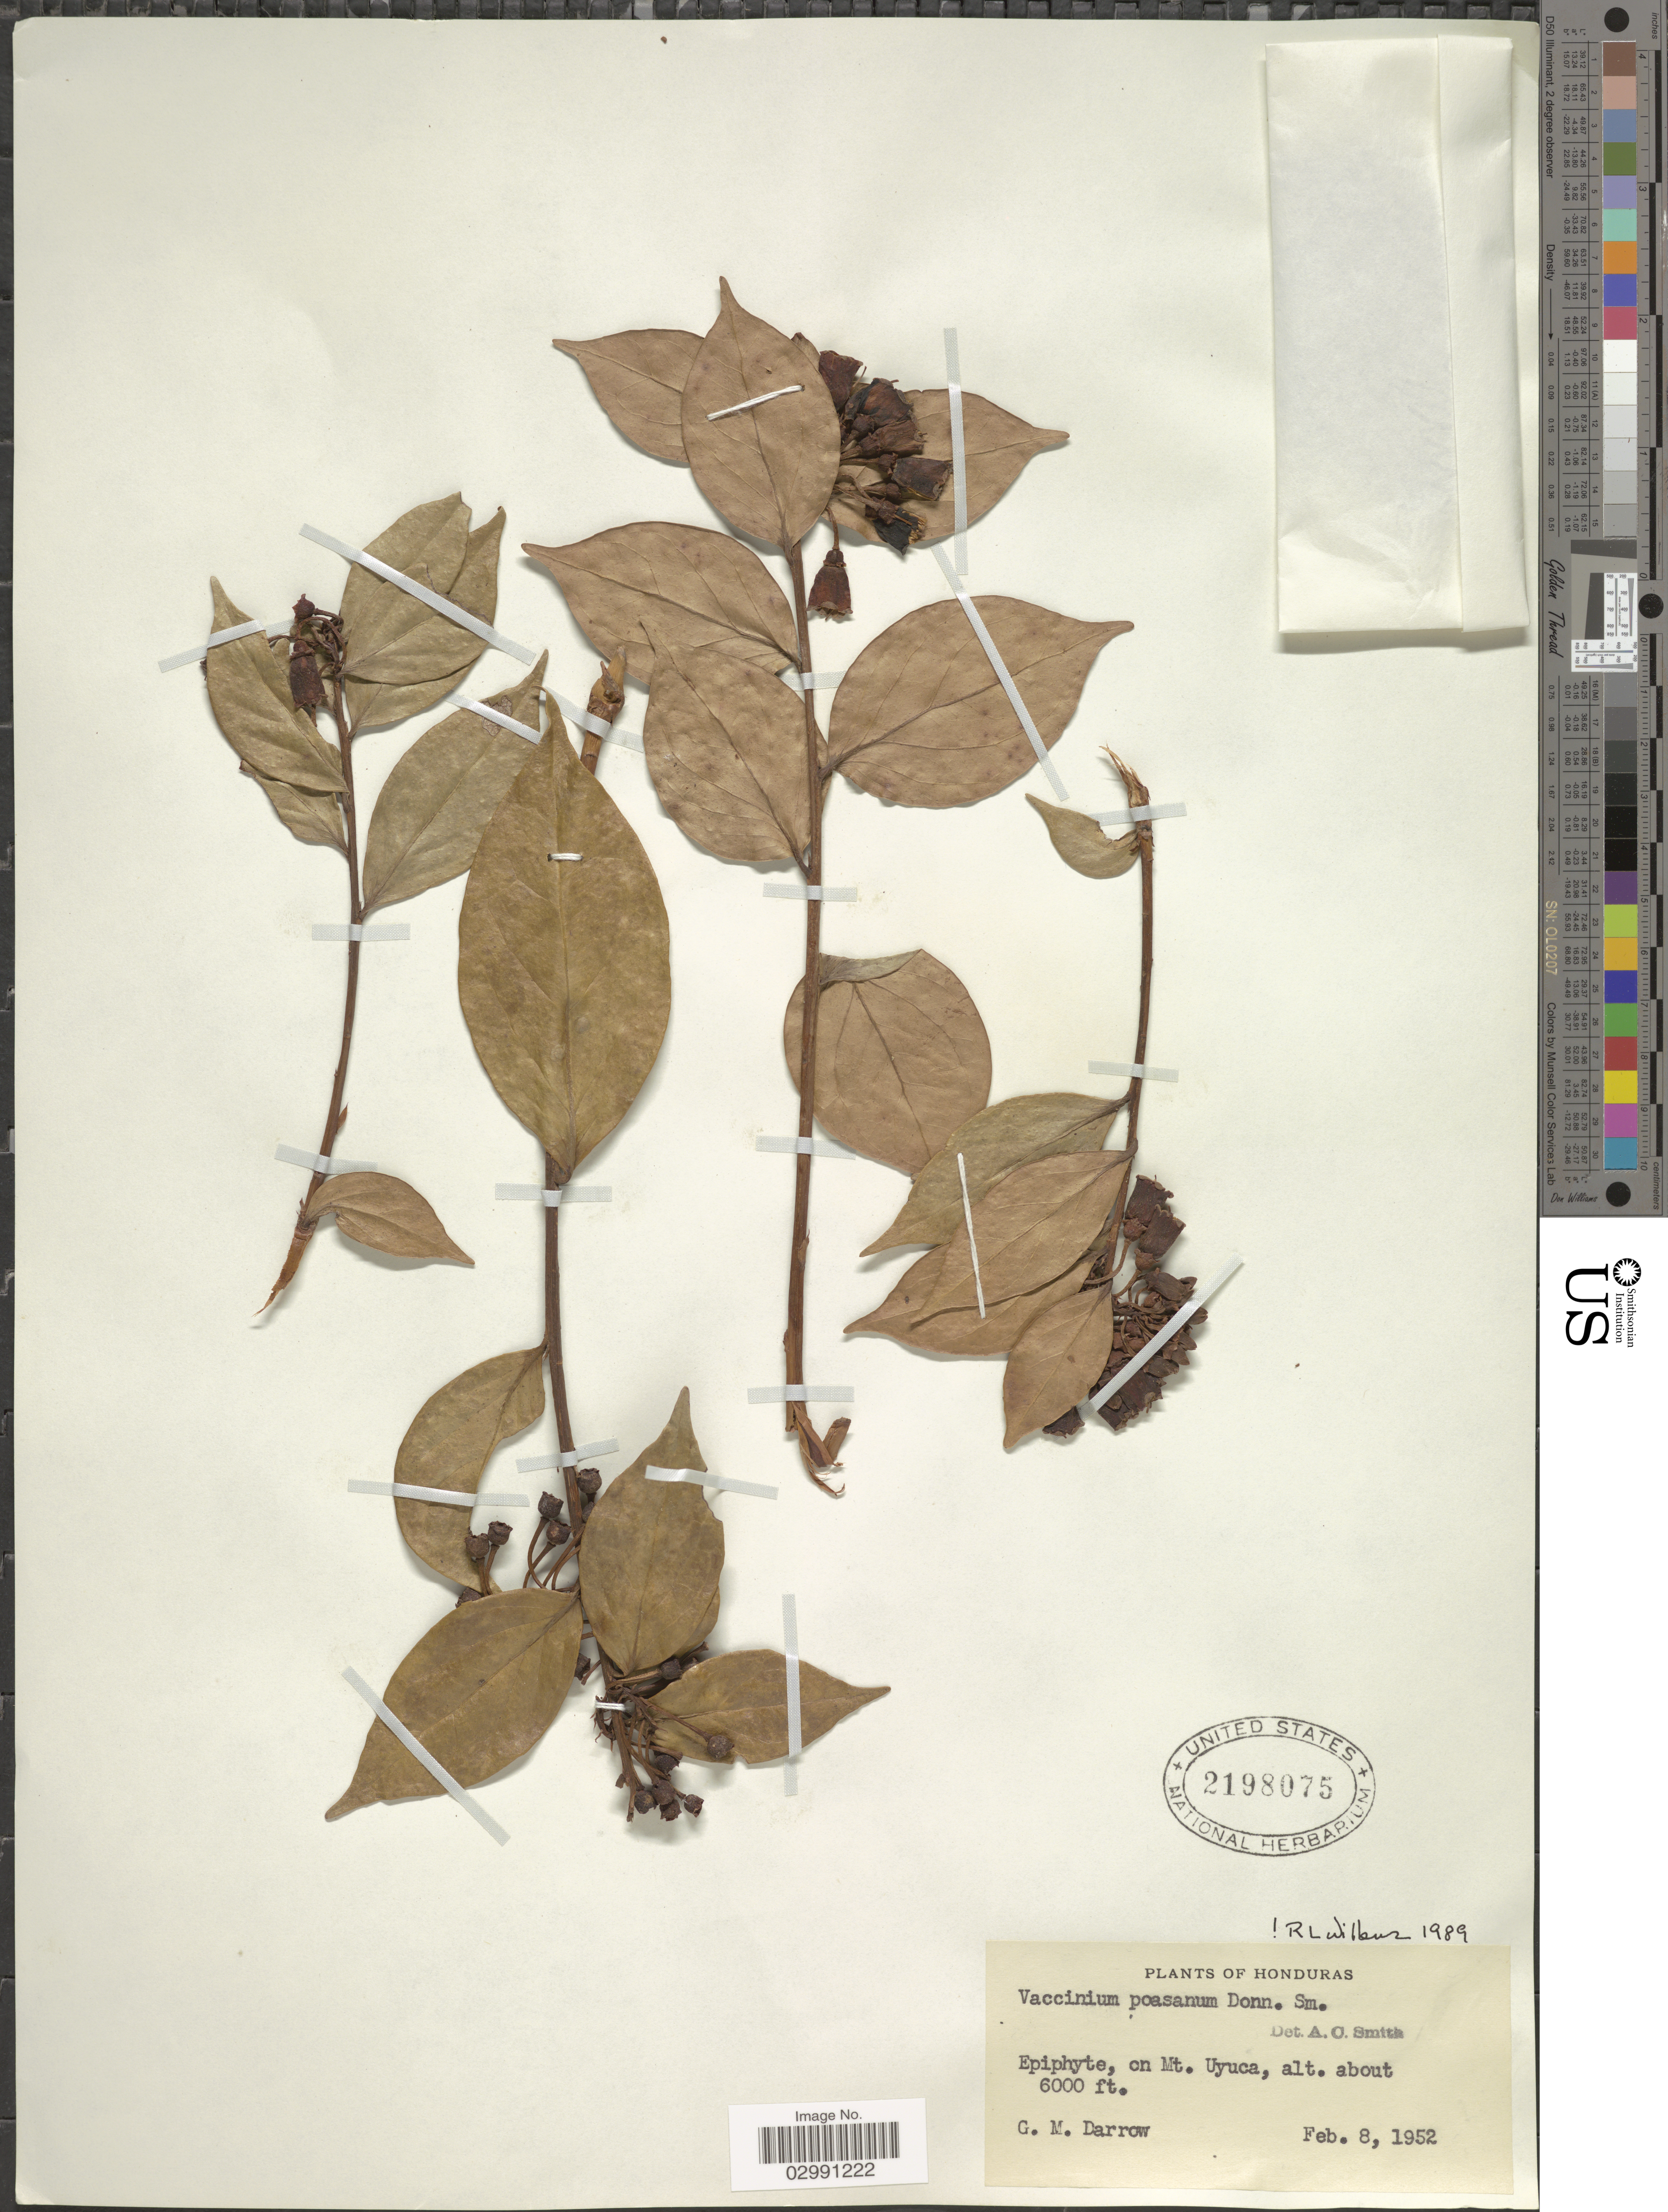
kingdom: Plantae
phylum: Tracheophyta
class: Magnoliopsida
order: Ericales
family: Ericaceae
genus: Vaccinium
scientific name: Vaccinium poasanum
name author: Donn. Sm.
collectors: G. Darrow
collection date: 1952-02-08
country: Honduras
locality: Epiphyte, on Mt. Uyuca.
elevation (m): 1829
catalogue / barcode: US 2198075